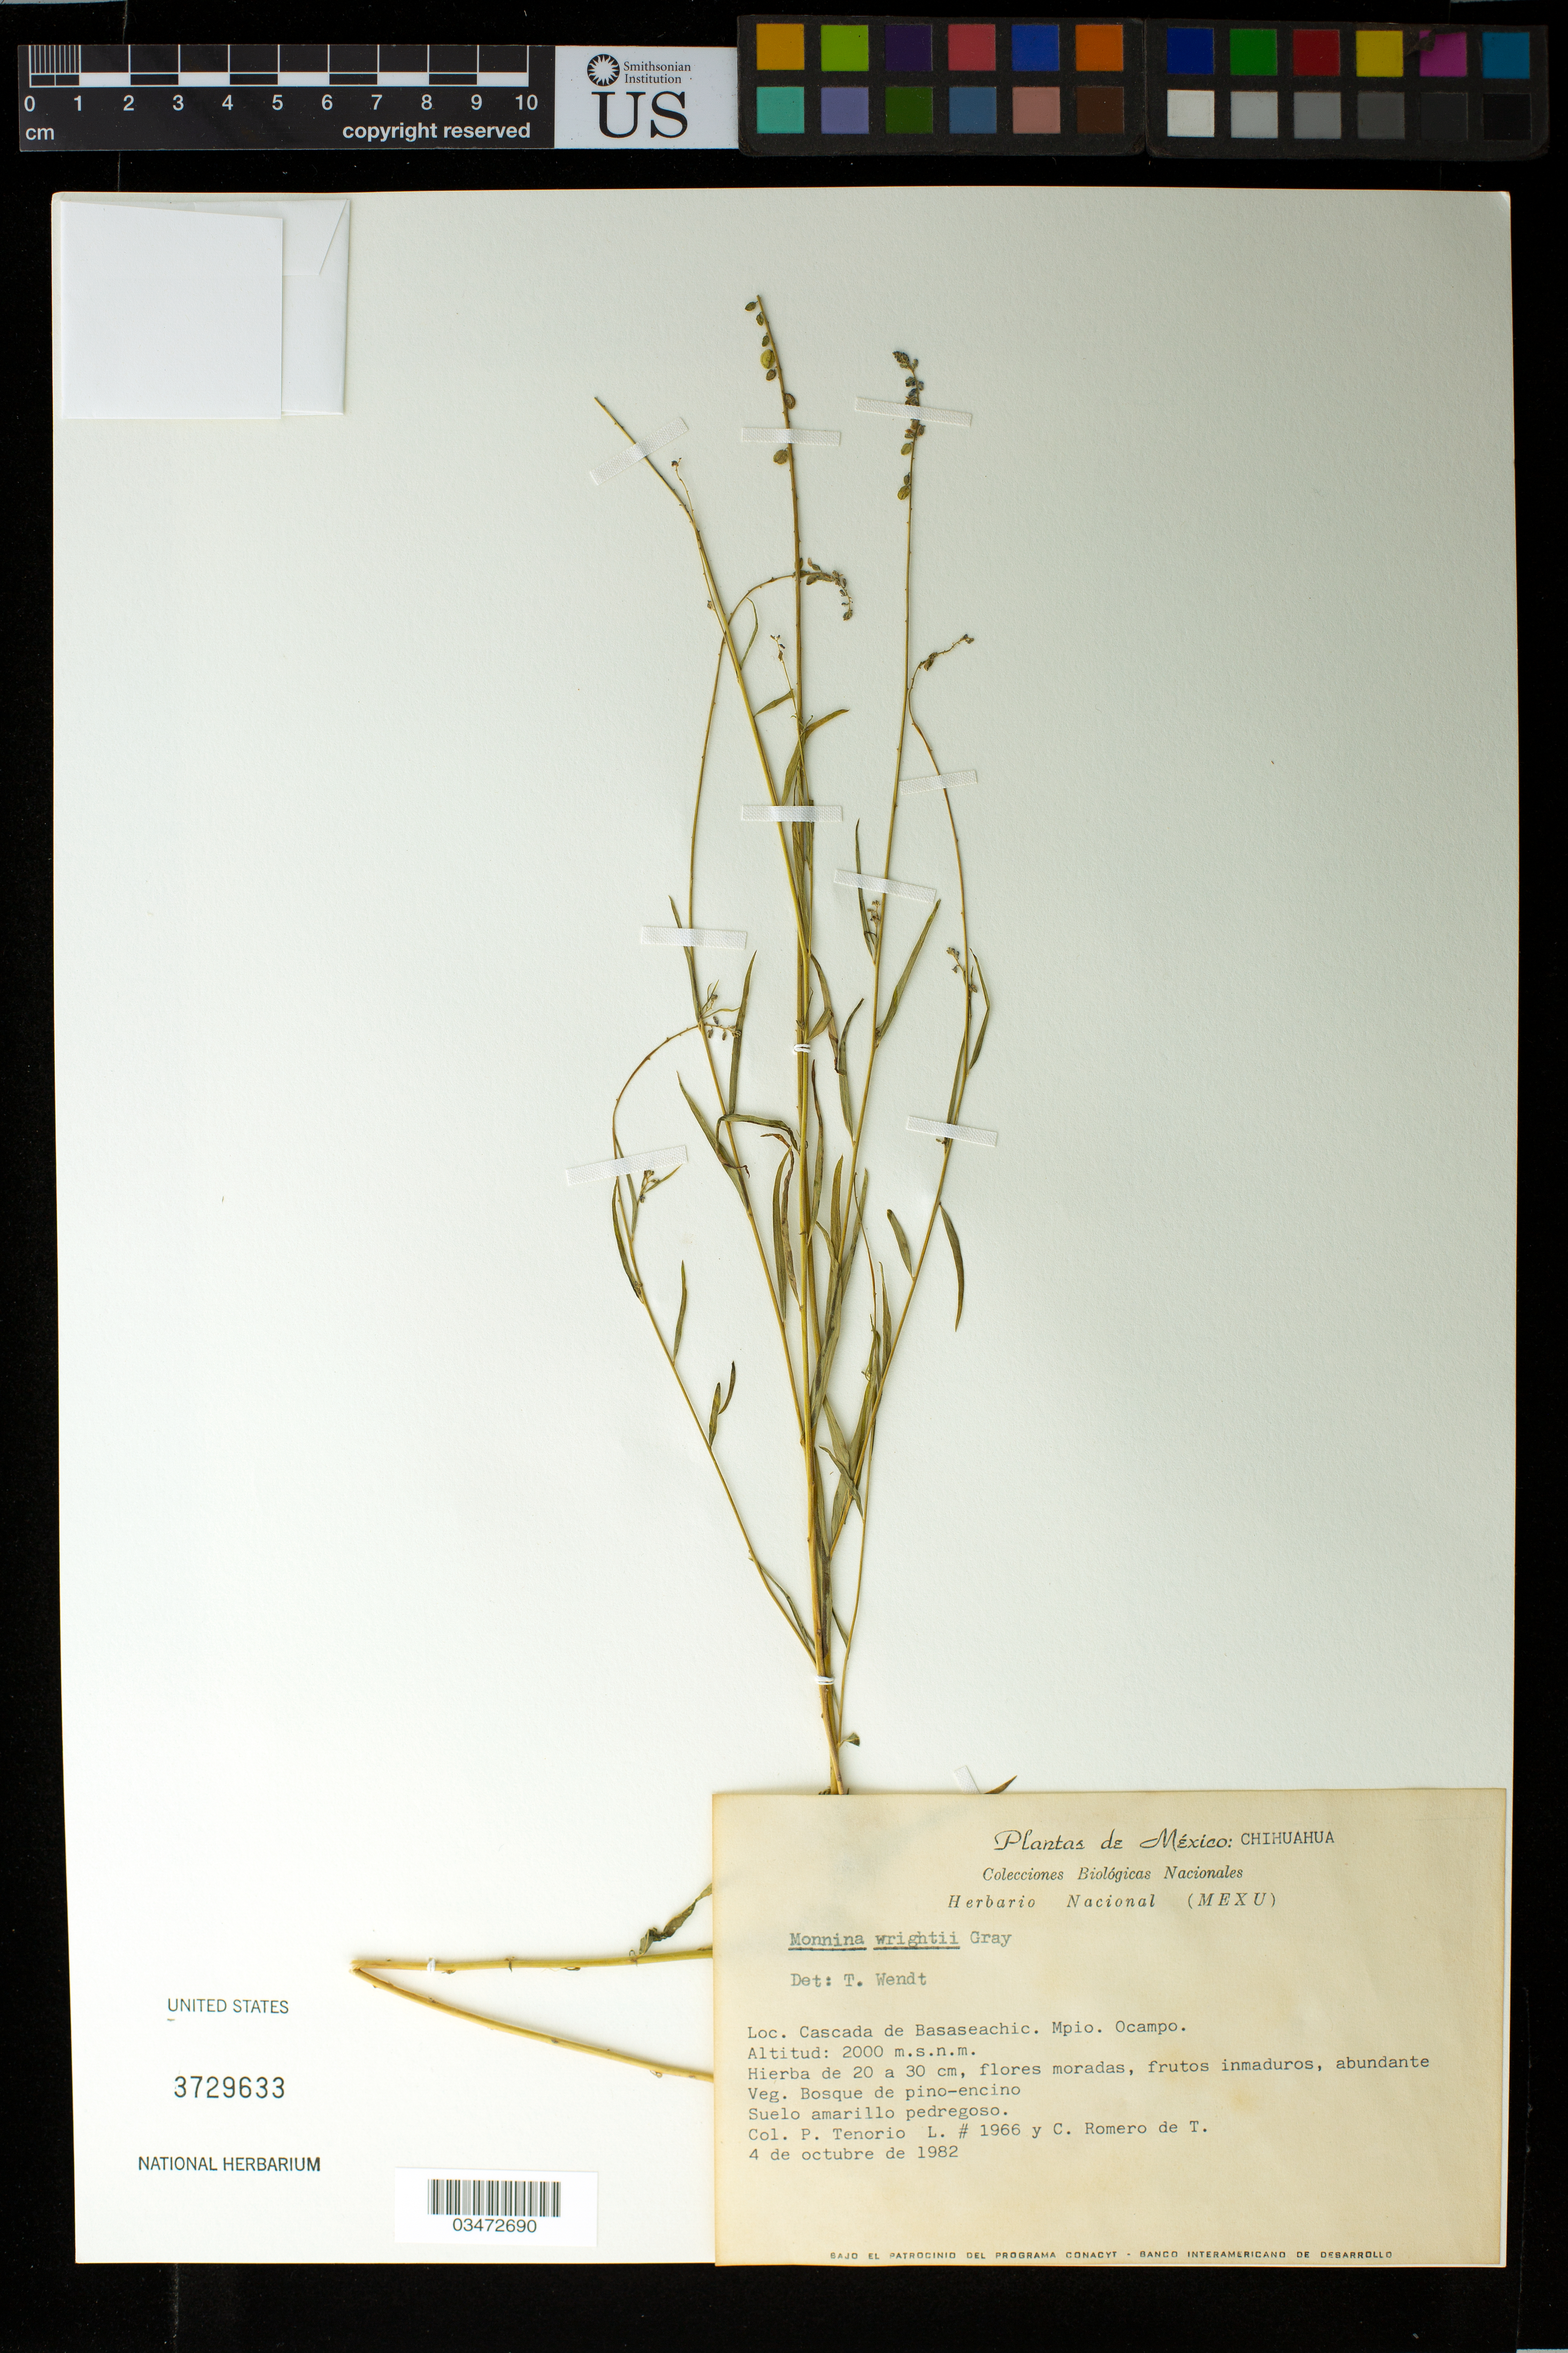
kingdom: Plantae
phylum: Tracheophyta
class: Magnoliopsida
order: Fabales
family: Polygalaceae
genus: Monnina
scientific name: Monnina wrightii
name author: A. Gray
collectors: P. Tenorio Lezama & C. Romero de T.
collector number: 1966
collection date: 1982-10-04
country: Mexico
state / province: Chihuahua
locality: Cascada de Basaseachic. Mpio. Ocampo.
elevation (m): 2000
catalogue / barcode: US 3729633